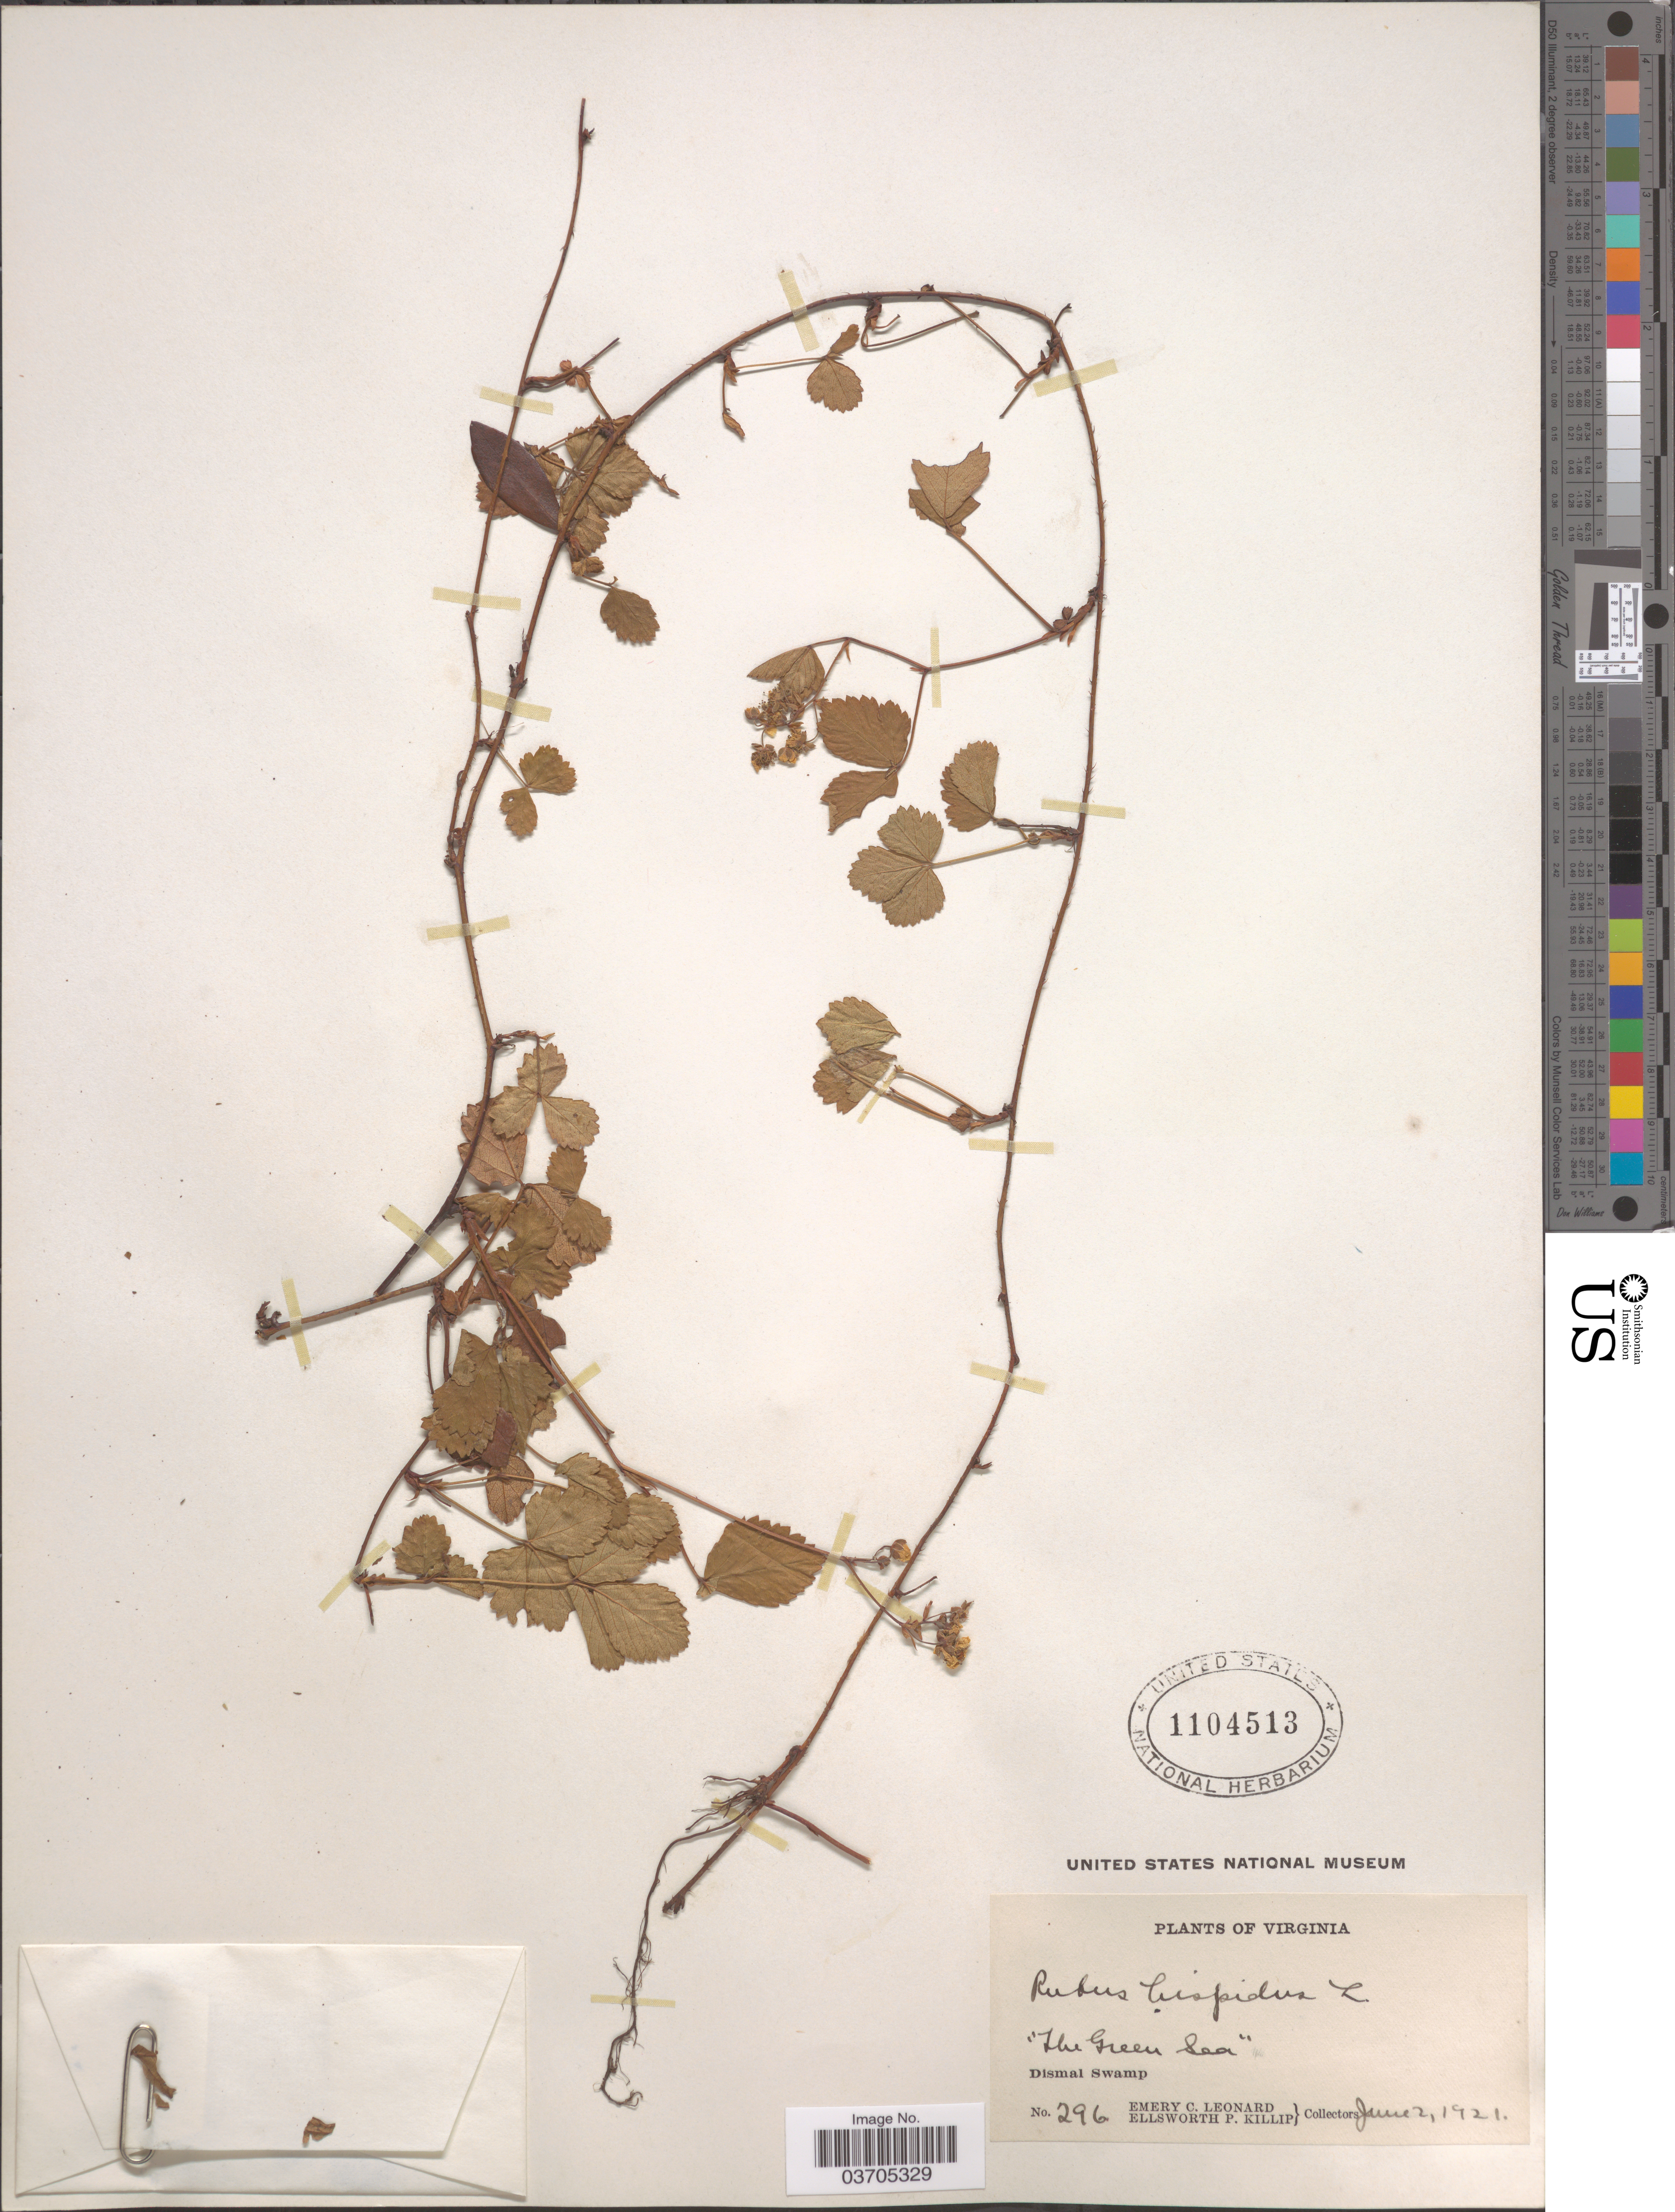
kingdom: Plantae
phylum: Tracheophyta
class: Magnoliopsida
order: Rosales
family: Rosaceae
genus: Rubus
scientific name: Rubus hispidus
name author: L.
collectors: E. C. Leonard & E. P. Killip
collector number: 296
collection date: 1921-06-02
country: United States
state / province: Virginia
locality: The Green Sea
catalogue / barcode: US 1104513